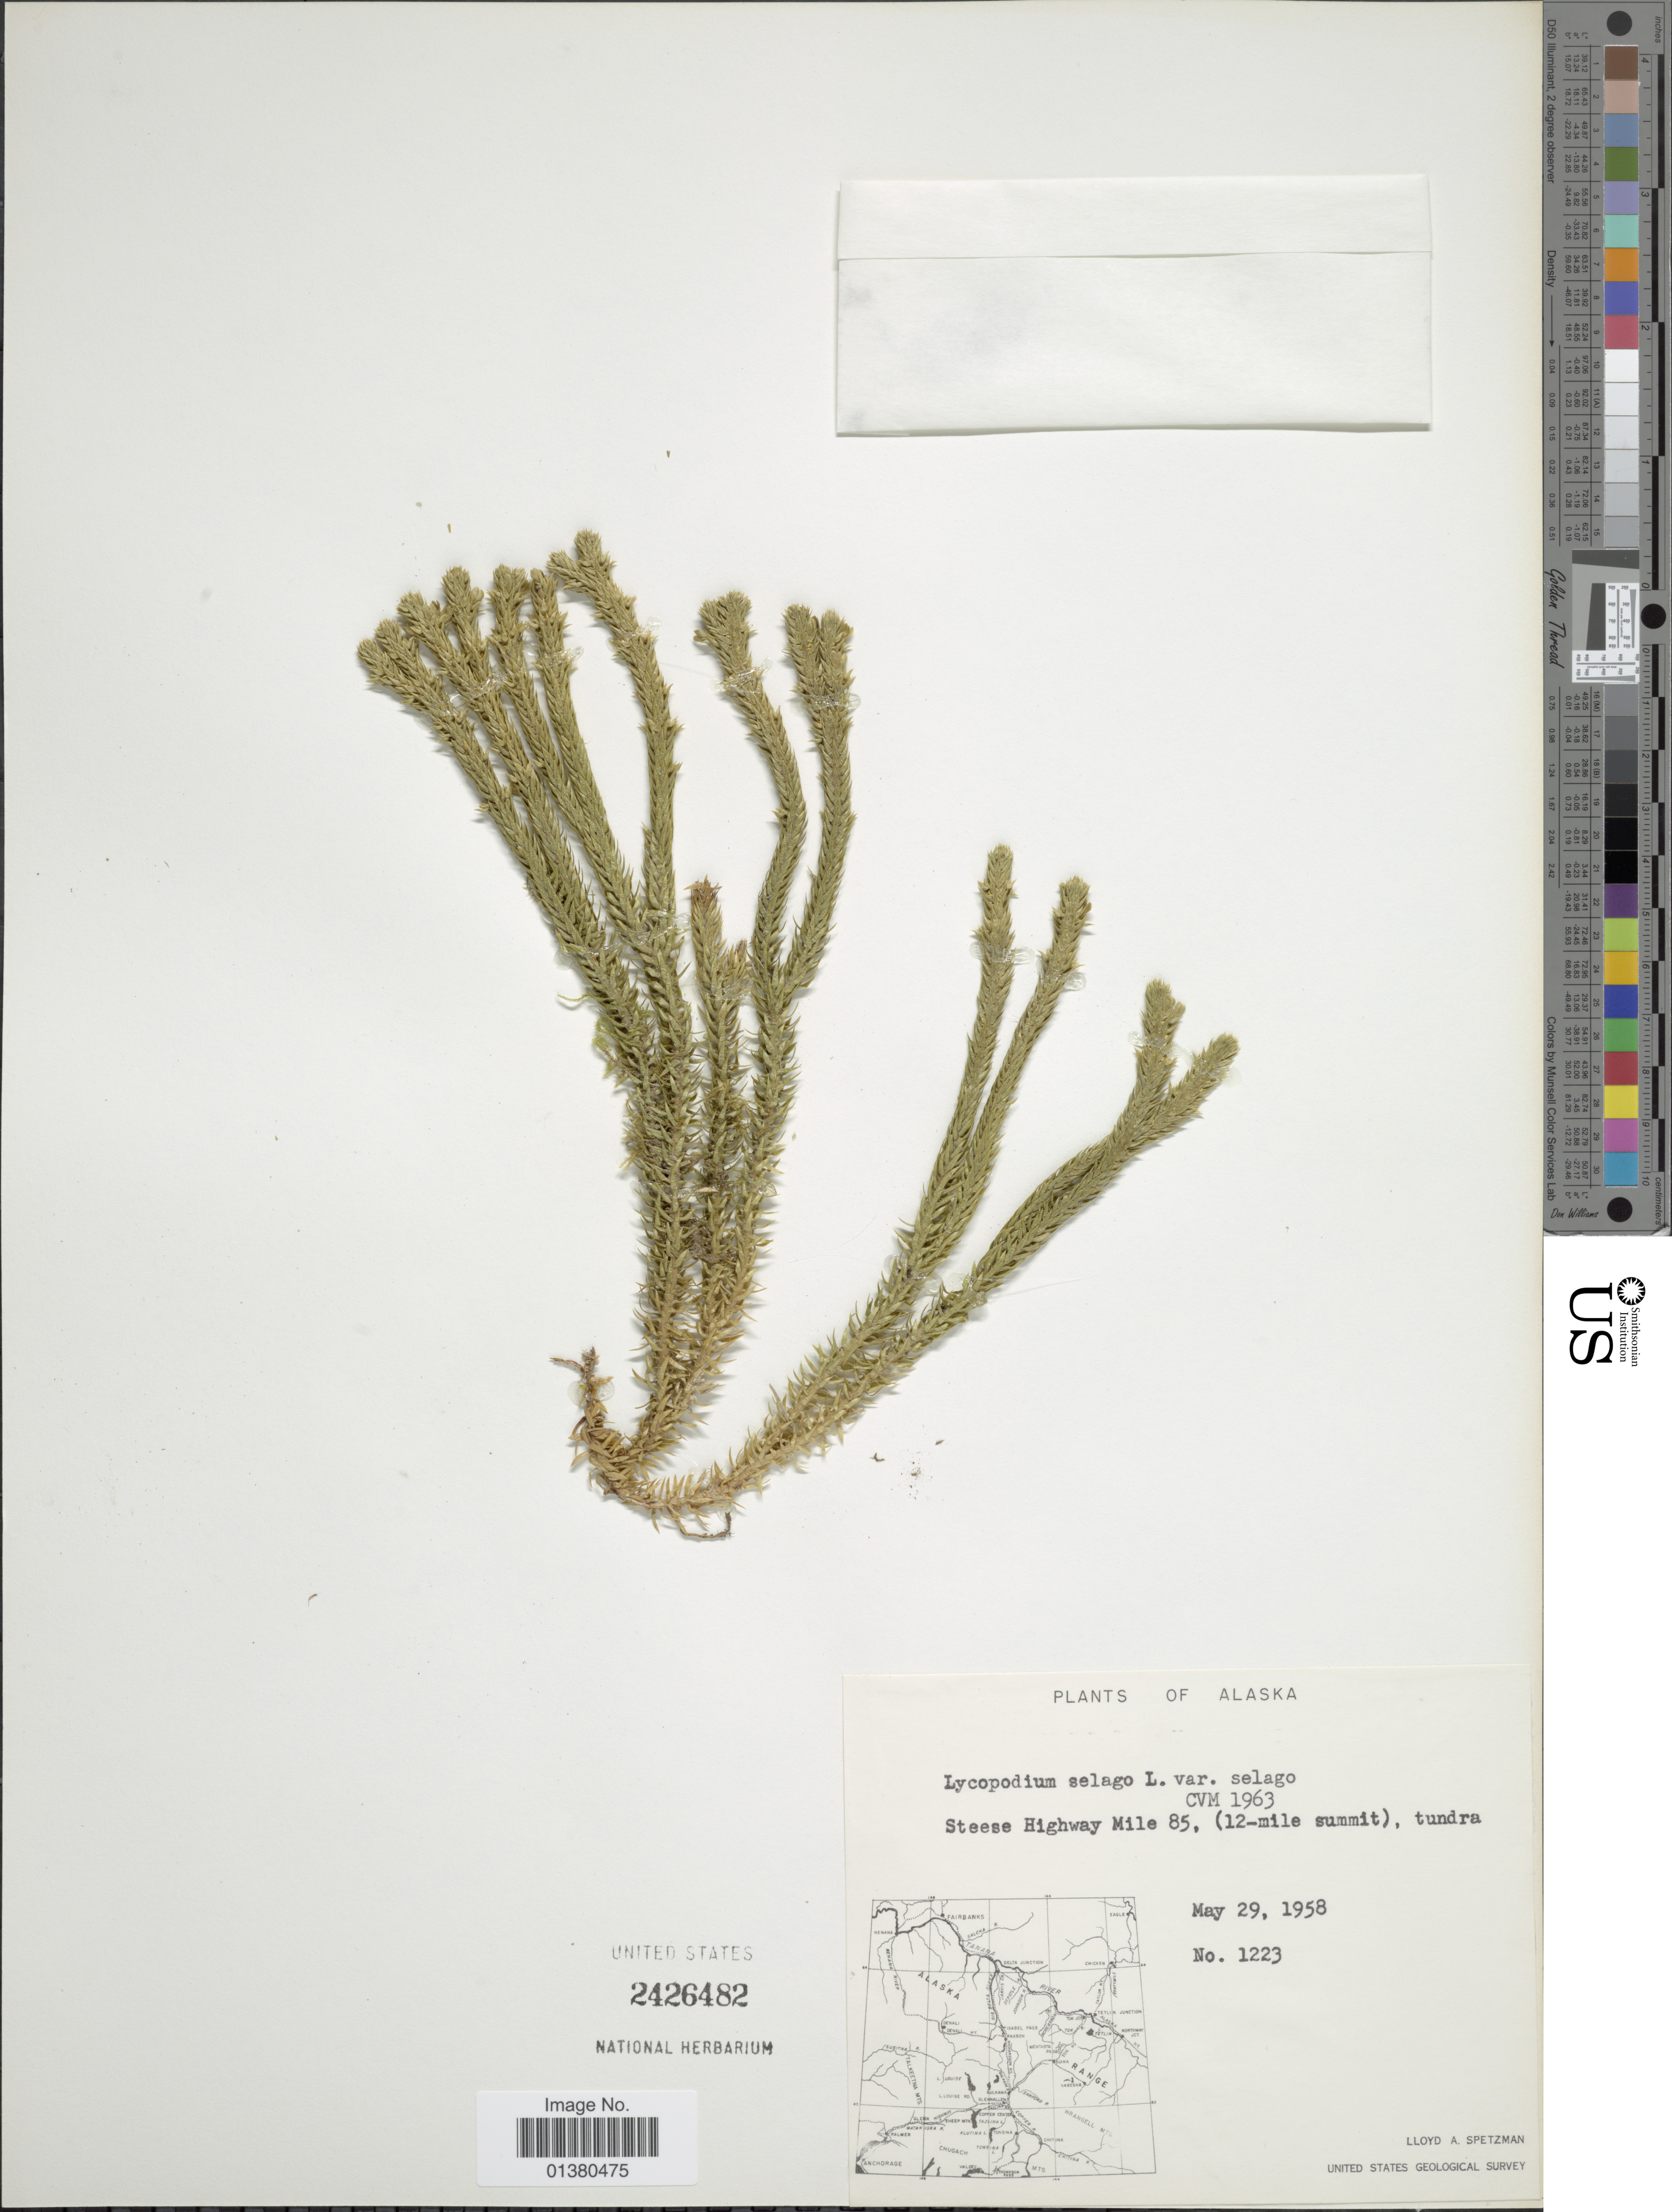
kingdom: Plantae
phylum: Tracheophyta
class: Lycopodiopsida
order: Lycopodiales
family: Lycopodiaceae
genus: Huperzia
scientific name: Huperzia selago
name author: (L.) Bernh. ex Schrank & Mart.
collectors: L. Spetzman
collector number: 1223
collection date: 1958-05-29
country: United States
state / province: Alaska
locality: Steese Highway Mile 85, (12-miles summit), tundra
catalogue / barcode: US 2426482